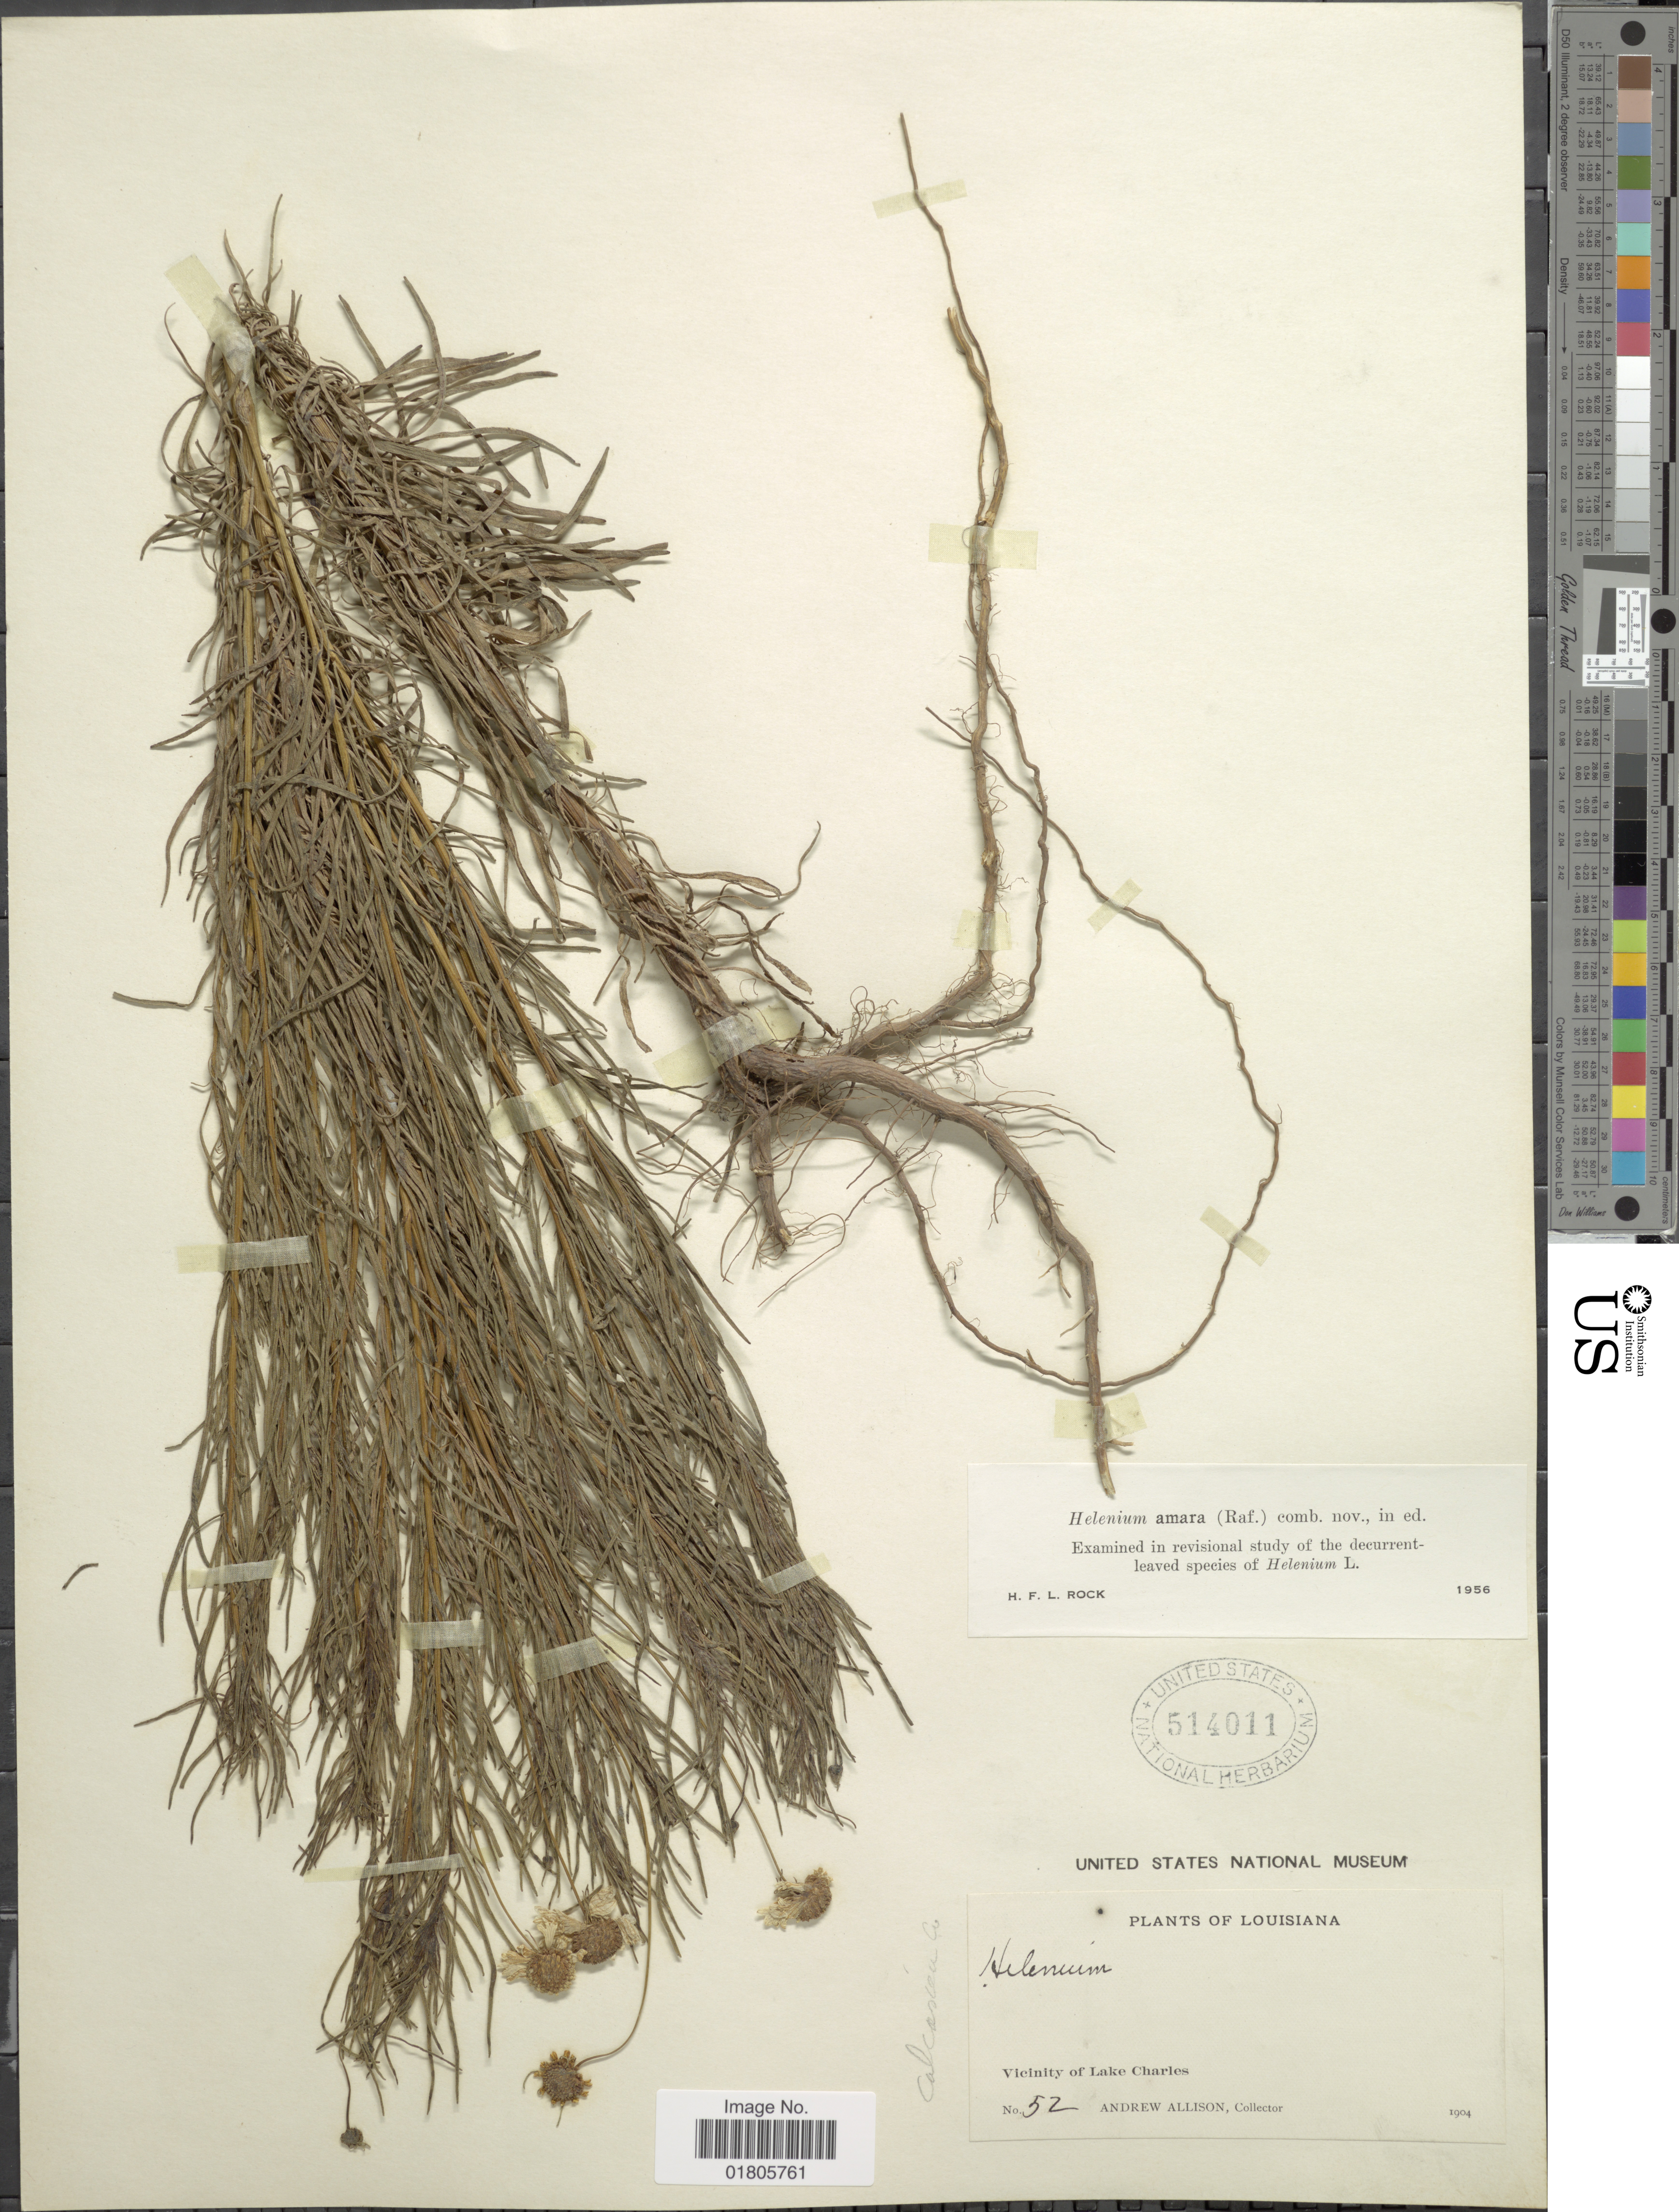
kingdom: Plantae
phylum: Tracheophyta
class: Magnoliopsida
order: Asterales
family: Asteraceae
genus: Helenium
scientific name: Helenium amarum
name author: (Raf.) H. Rock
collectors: A. Allison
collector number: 52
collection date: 1904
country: United States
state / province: Louisiana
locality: Vicinity of Lake Charles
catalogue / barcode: US 514011